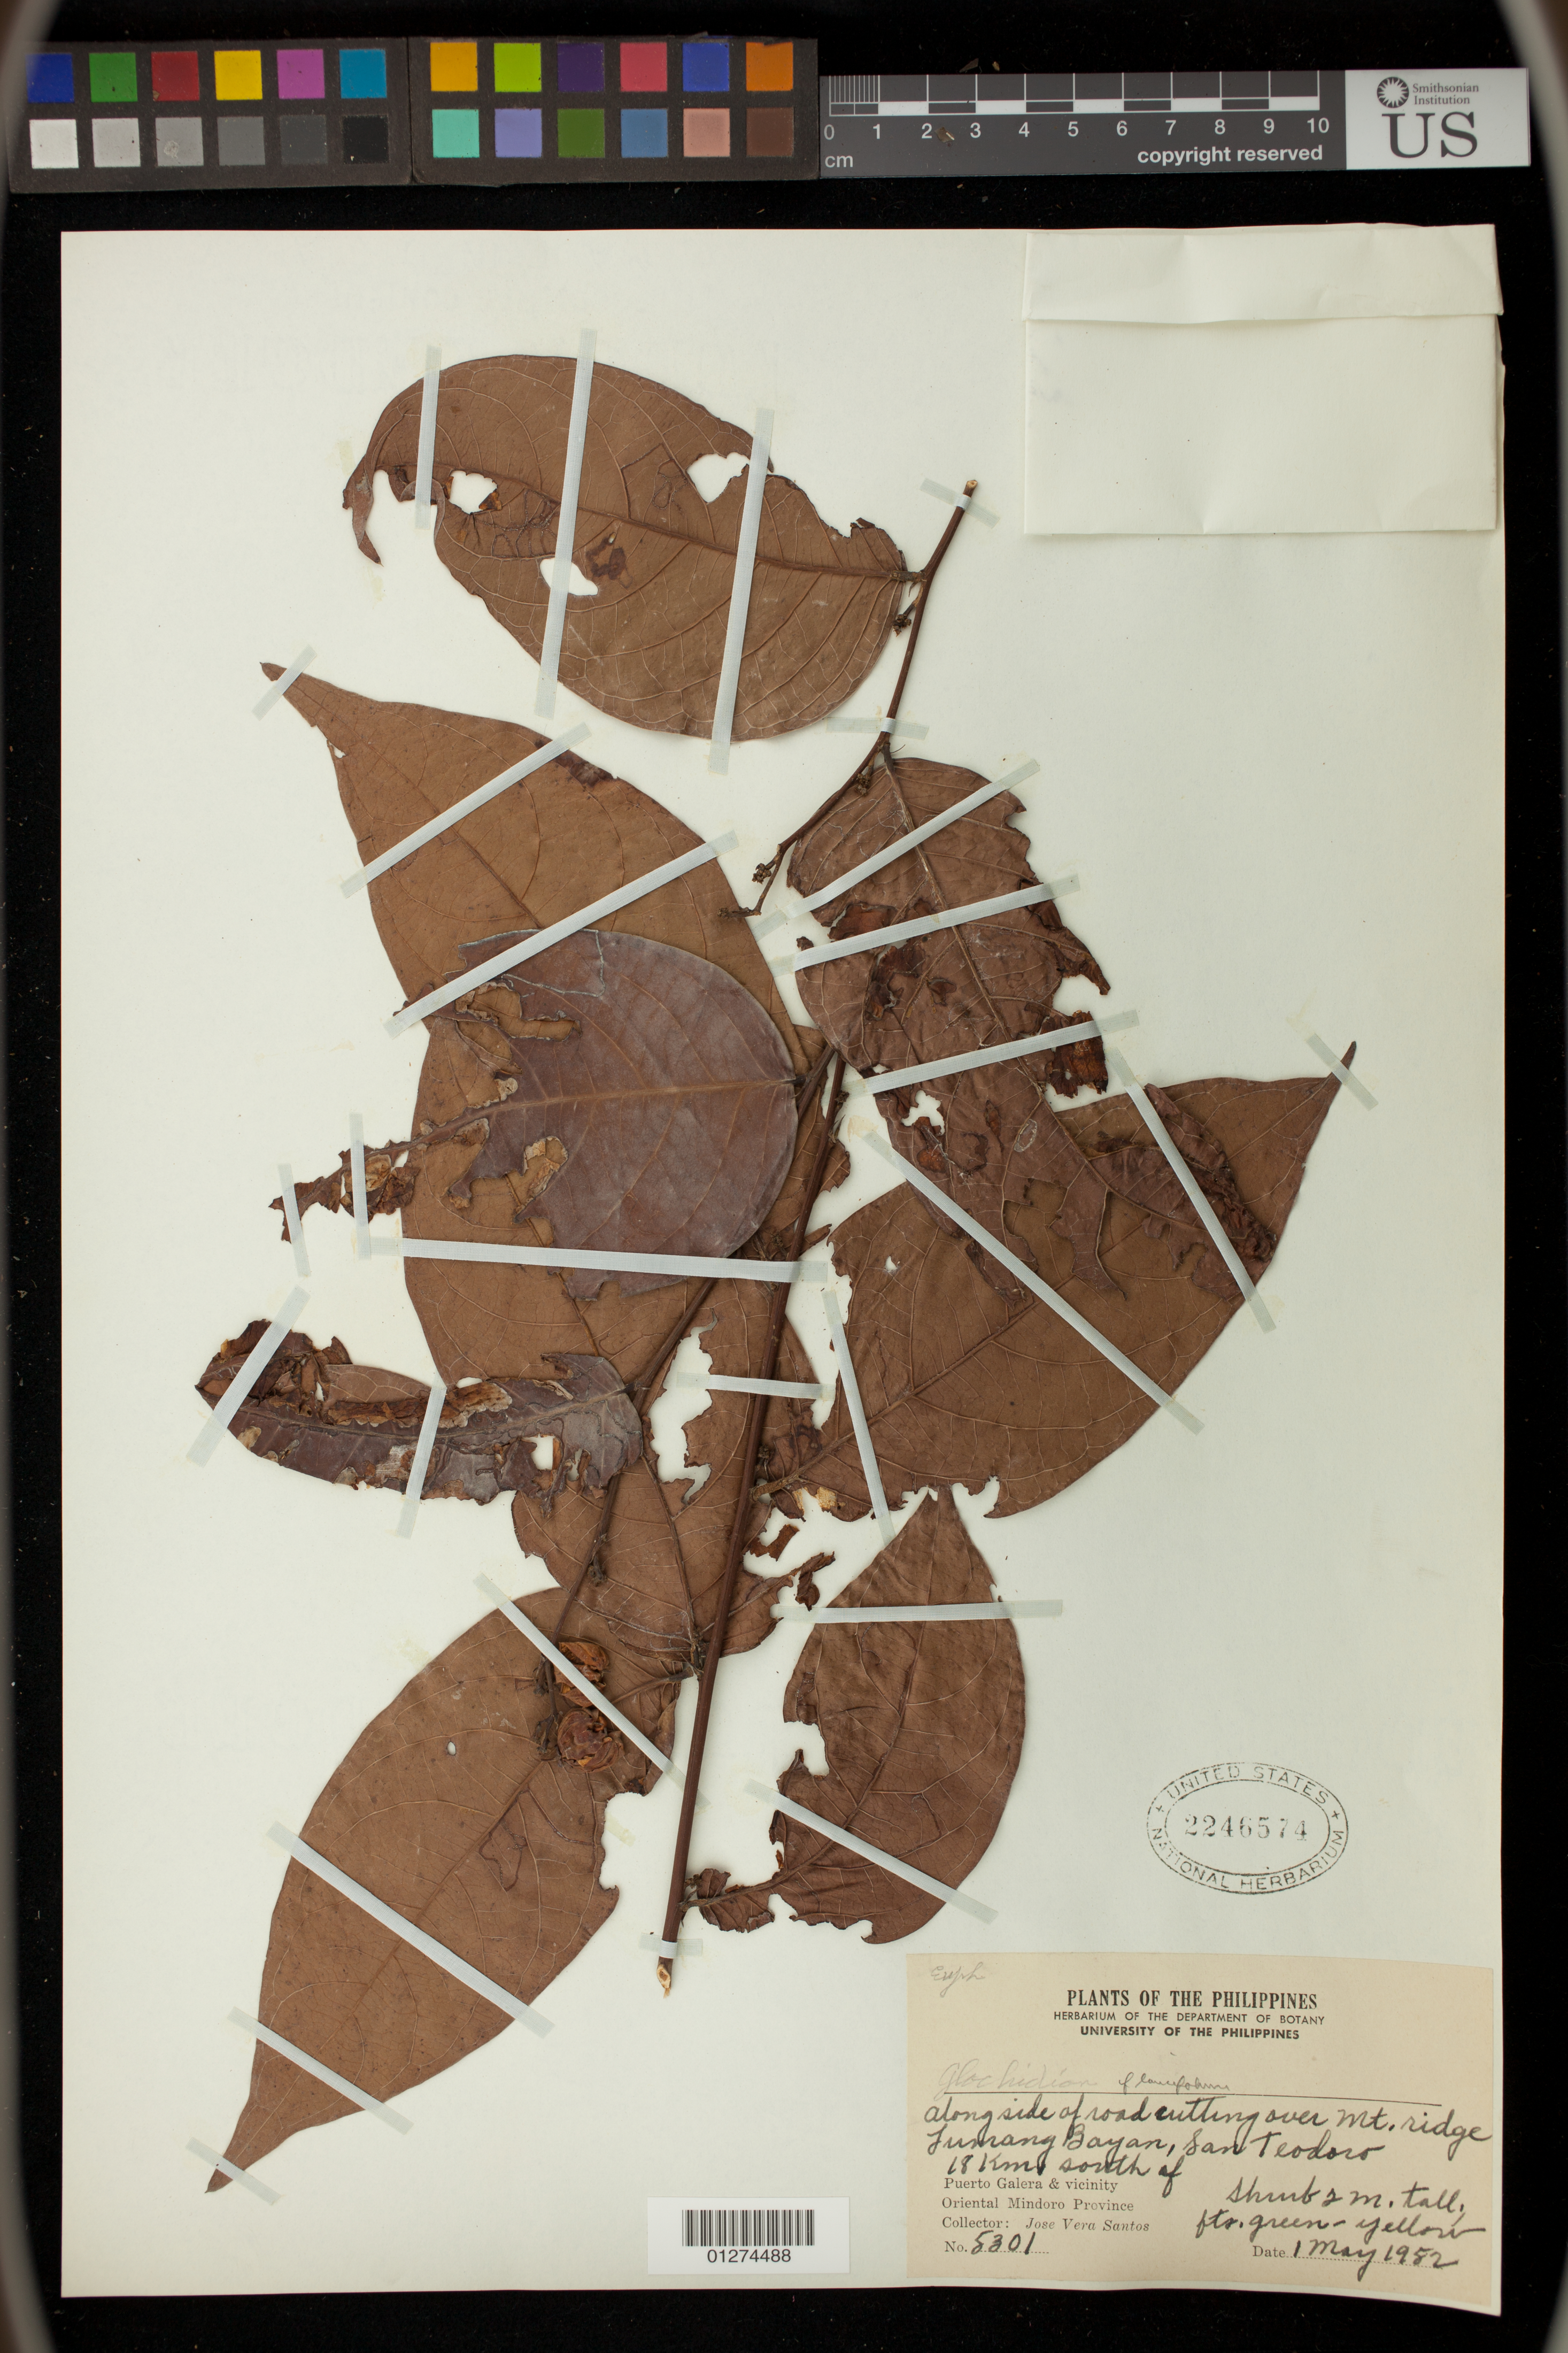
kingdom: Plantae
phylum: Tracheophyta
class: Magnoliopsida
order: Malpighiales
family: Phyllanthaceae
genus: Glochidion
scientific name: Glochidion sp.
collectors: J. V. Santos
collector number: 5301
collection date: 1952-05-01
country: Philippines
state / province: Mimaropa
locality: Along side of road over mt. ridge. Lumang Bayan, San Teodoro 18 km south of Puerto Galera & vicinity, Oriental Mindoro Province.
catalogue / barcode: US 2246574